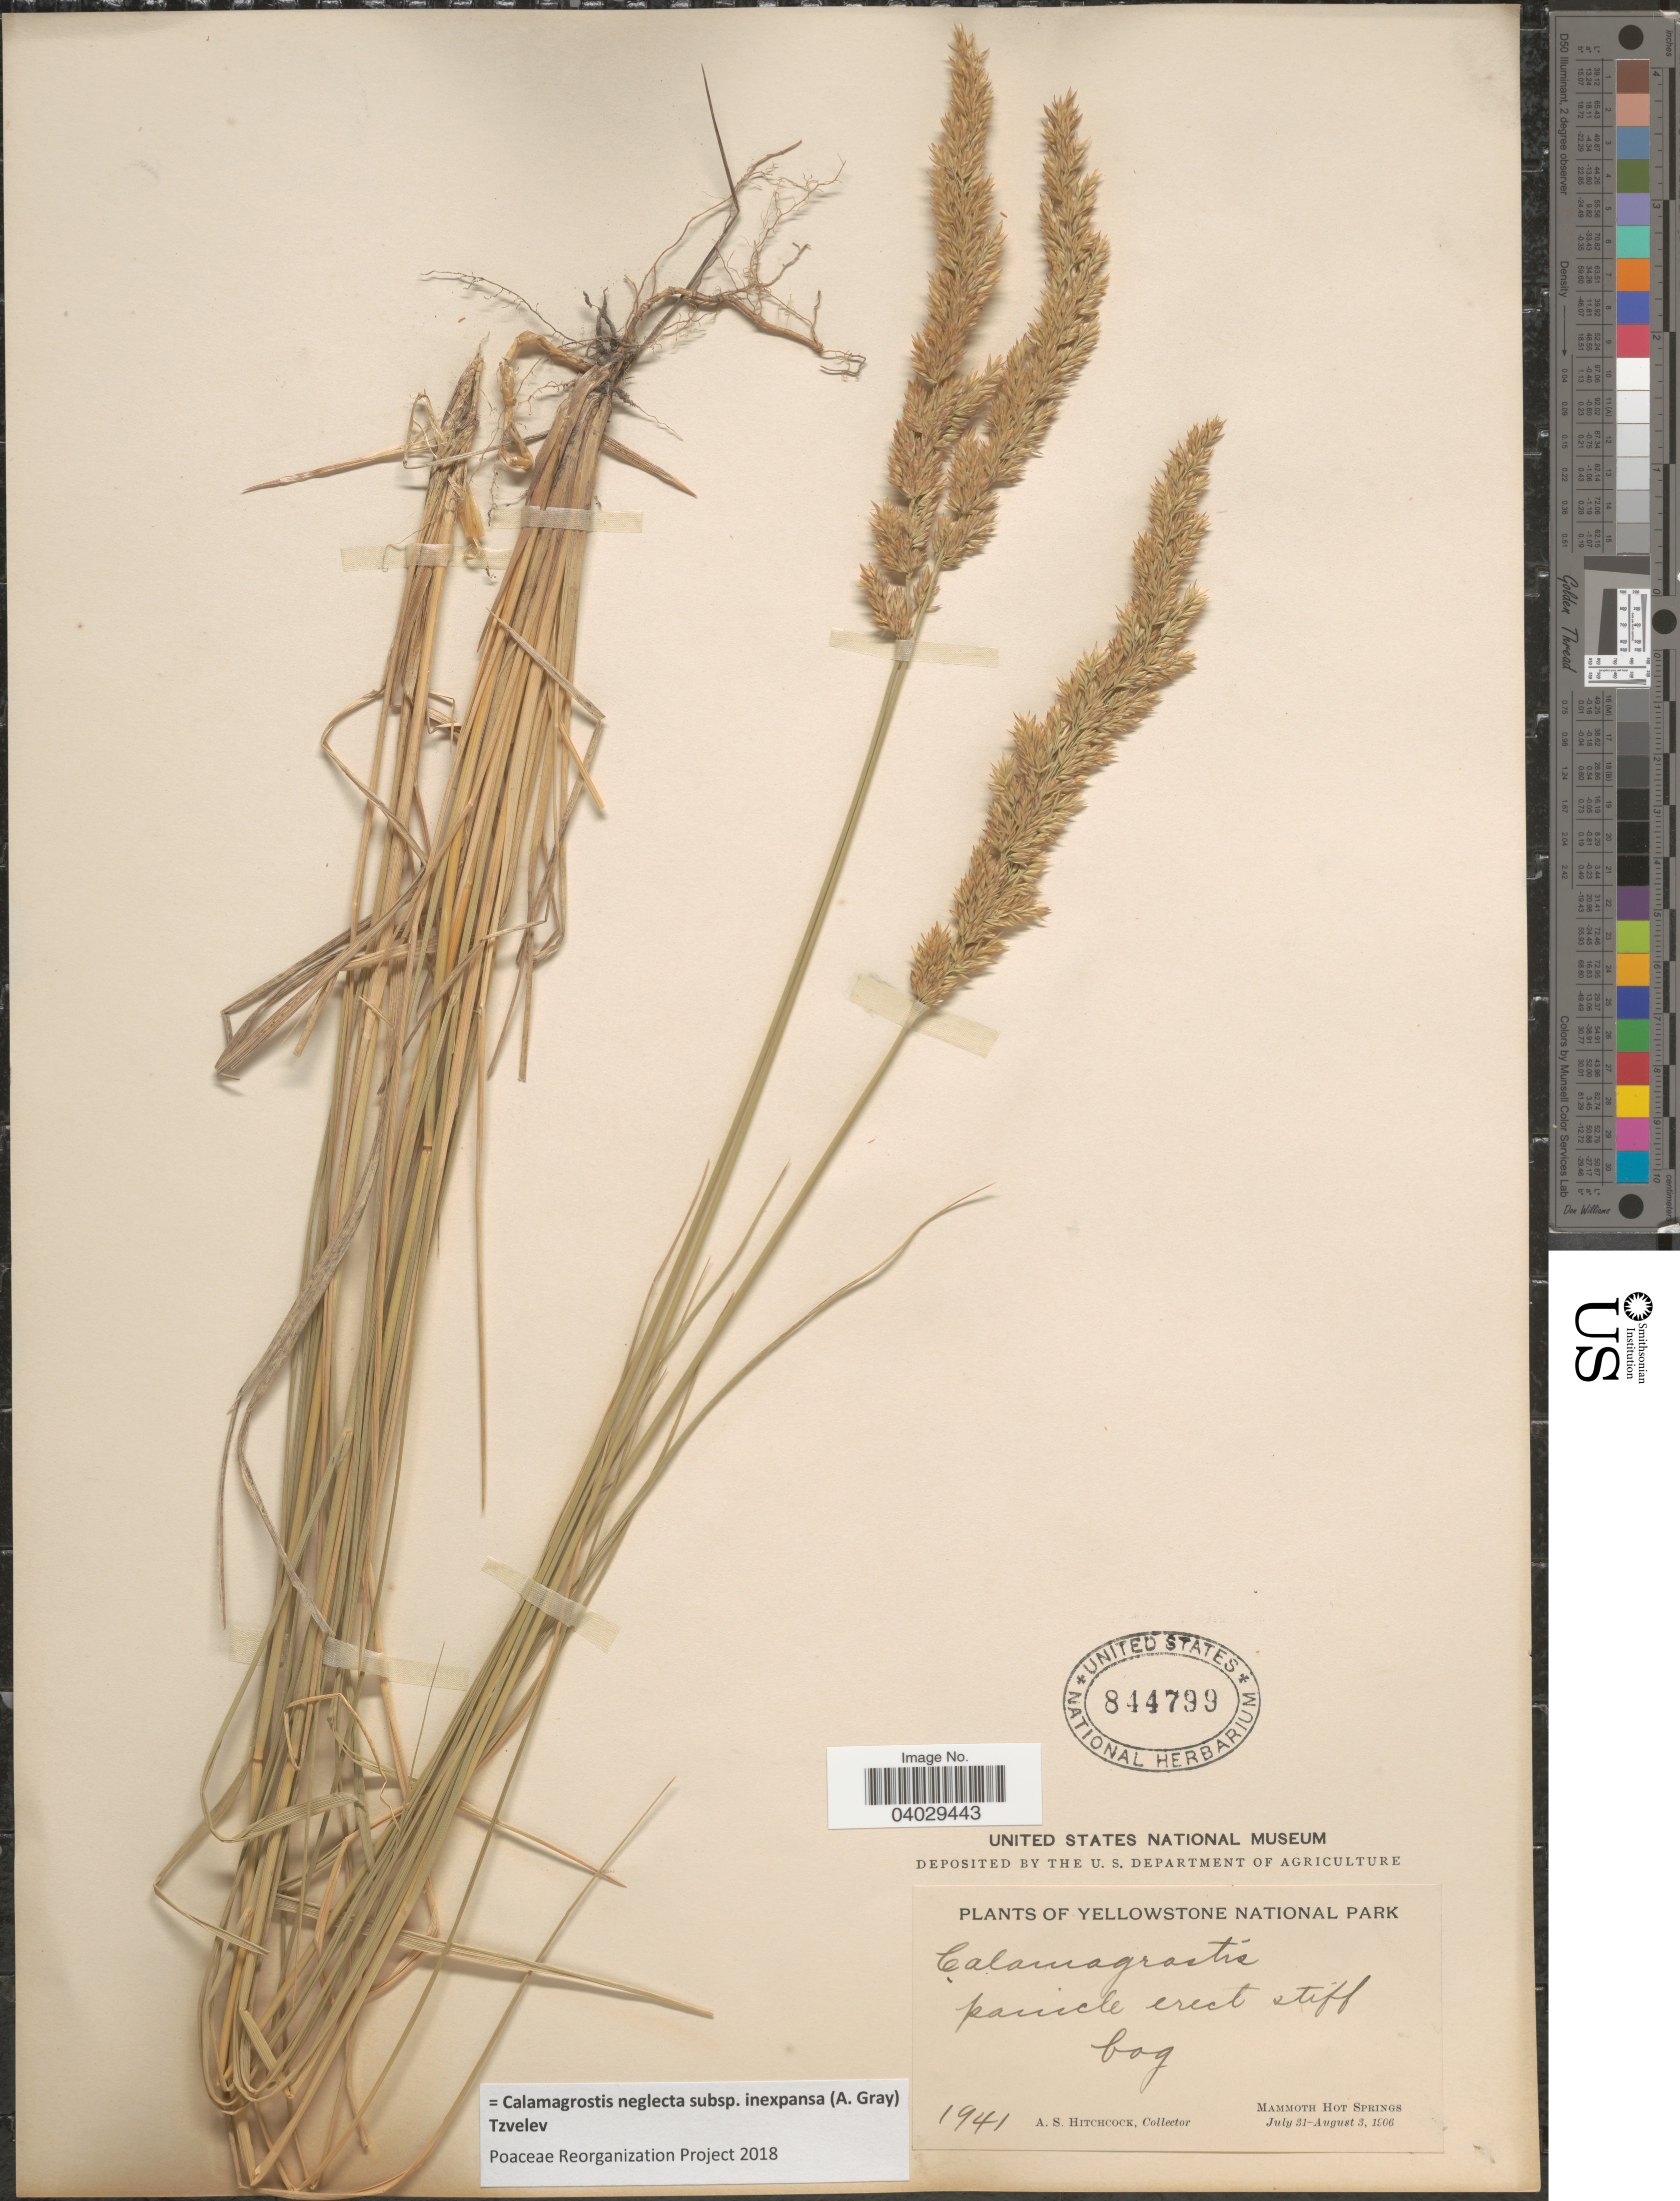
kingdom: Plantae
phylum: Tracheophyta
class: Liliopsida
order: Poales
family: Poaceae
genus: Calamagrostis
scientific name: Calamagrostis neglecta subsp. inexpansa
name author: (A. Gray) Tzvelev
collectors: A. S. Hitchcock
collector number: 1941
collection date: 1906-07-31/1906-08-03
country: United States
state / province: Wyoming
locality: Yellowstone National Park. Mammoth Hot Springs.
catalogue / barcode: US 844799